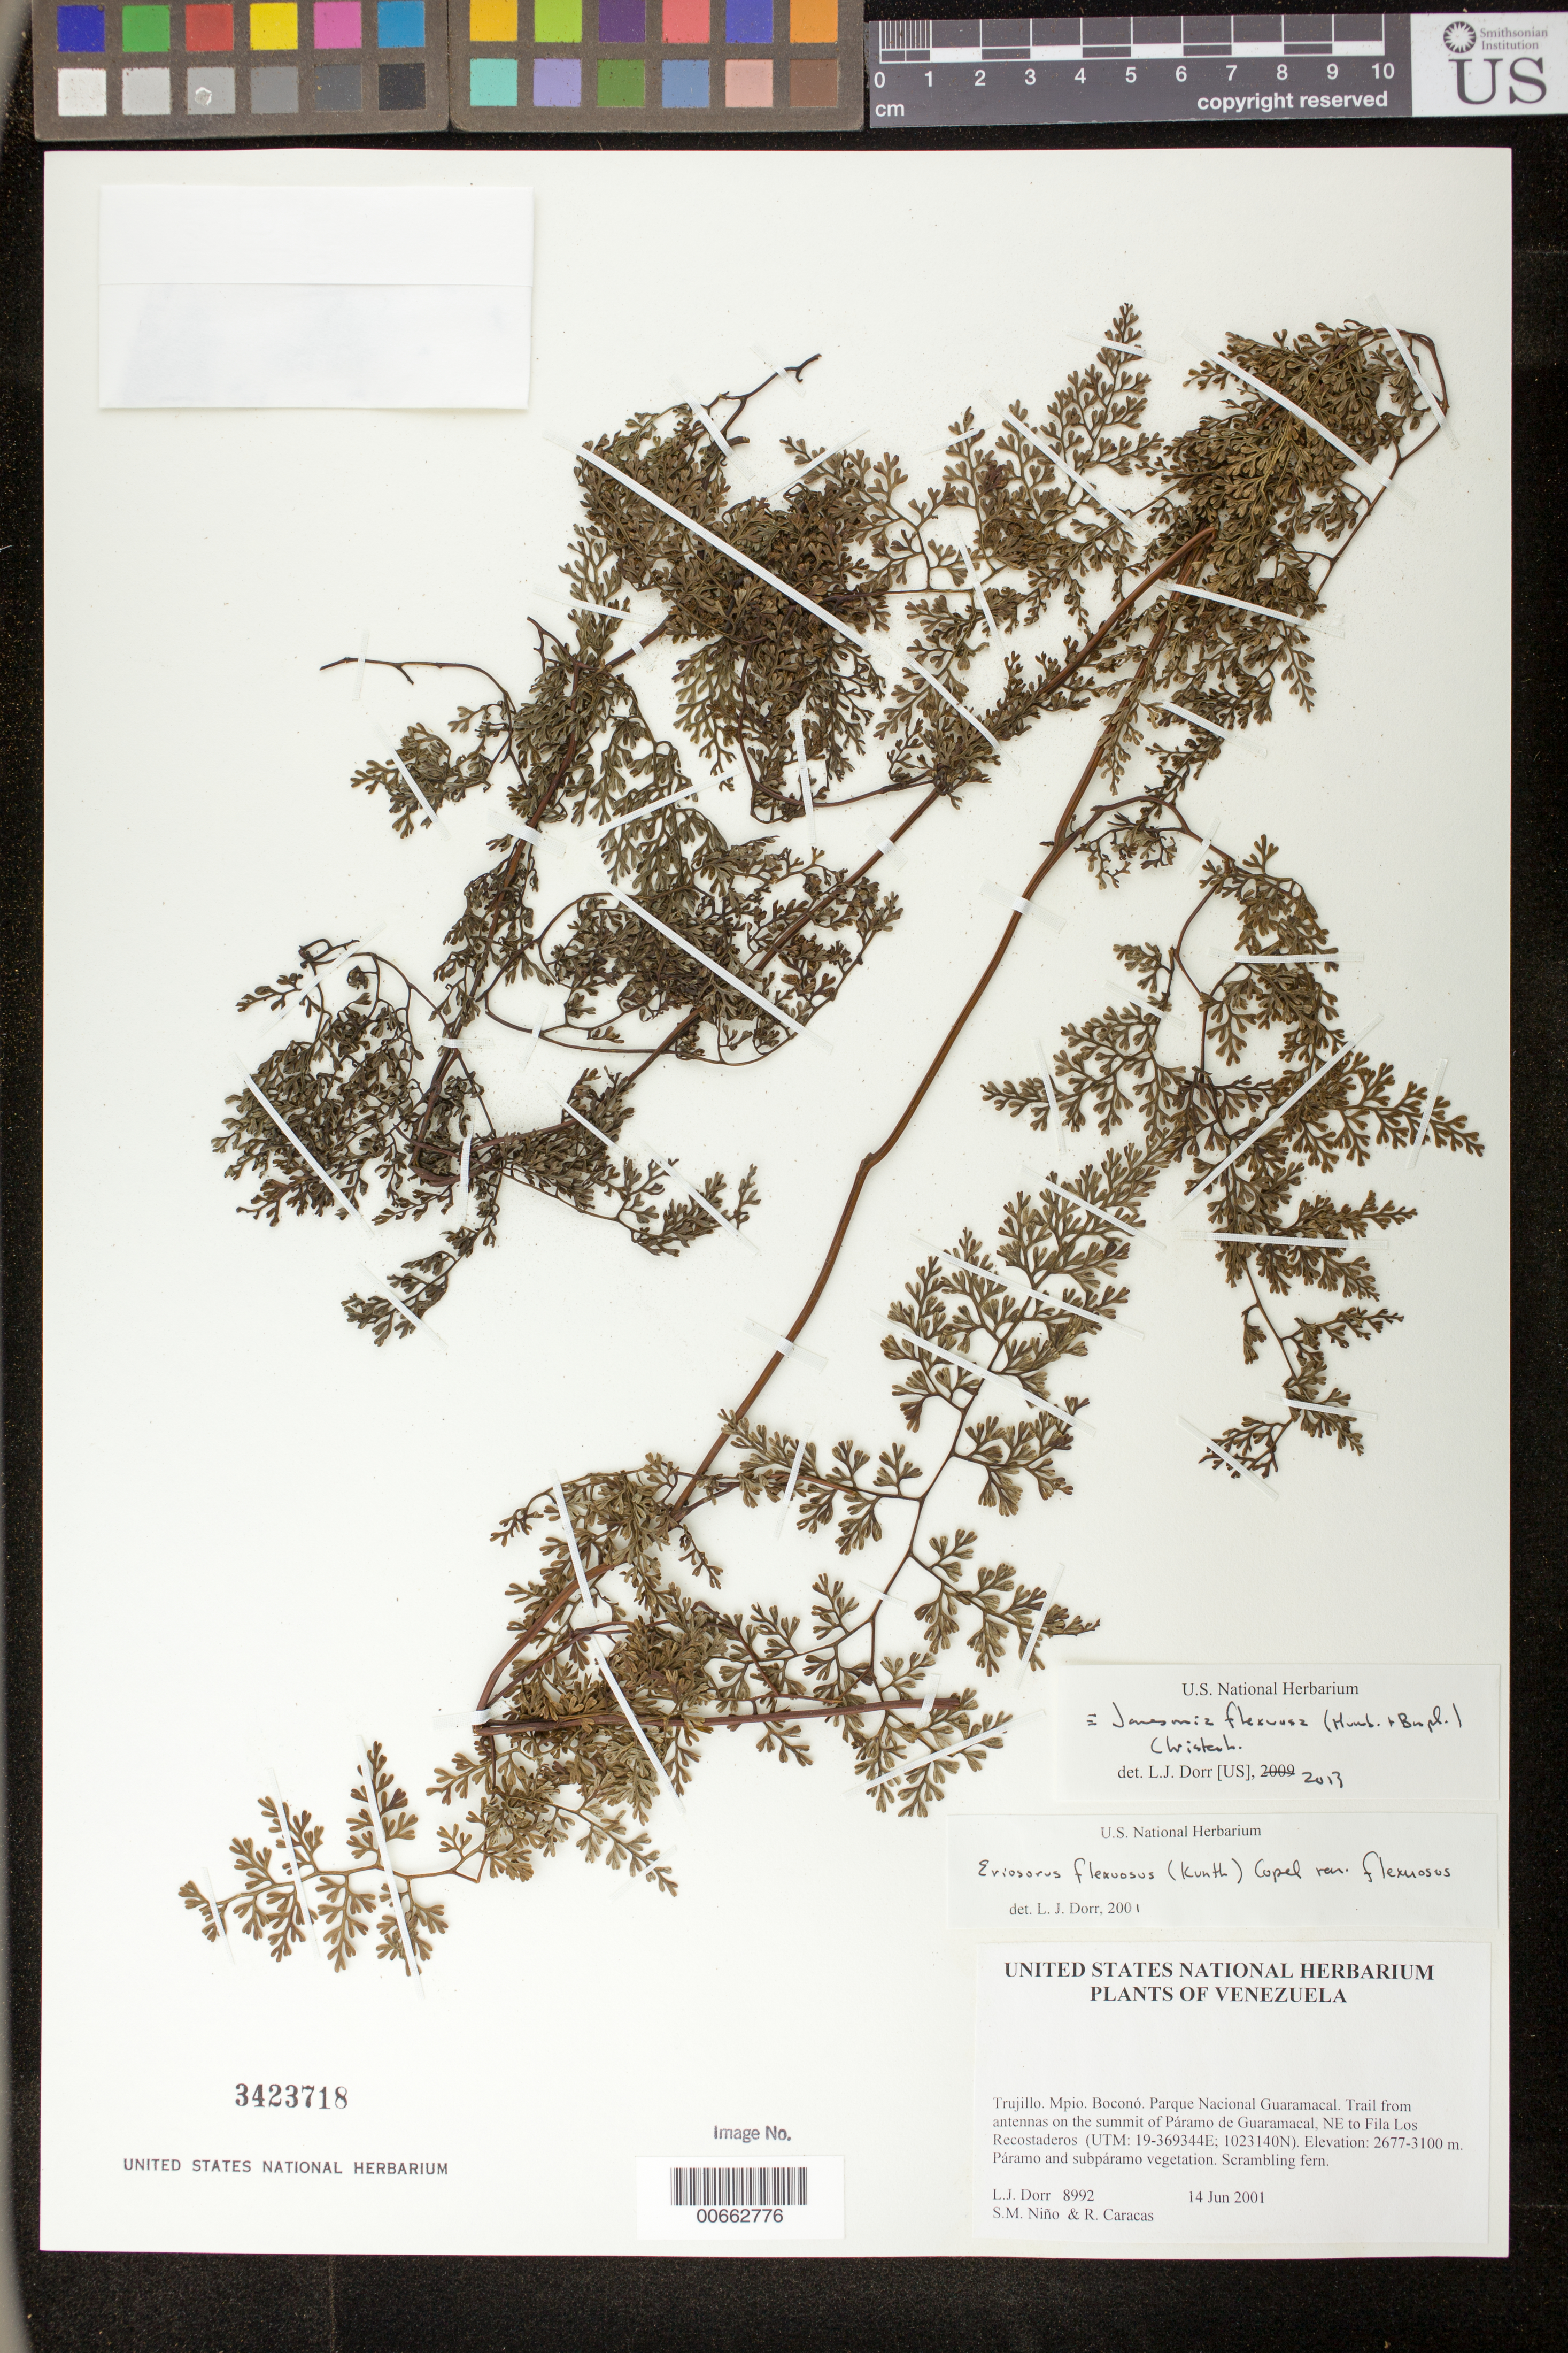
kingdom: Plantae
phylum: Tracheophyta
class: Polypodiopsida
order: Polypodiales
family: Pteridaceae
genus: Jamesonia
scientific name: Jamesonia flexuosa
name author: (Humb. & Bonpl.) Christenh.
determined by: Dorr, L. J., (BOT), Smithsonian Institution - National Museum of Natural History (UNITED STATES)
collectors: L. J. Dorr, S. M. Niño & R. Caracas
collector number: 8992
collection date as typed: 14 Jun 2001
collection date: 2001-06-14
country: Venezuela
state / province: Trujillo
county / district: Boconó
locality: Parque Nacional Guaramacal. Trail from antennas on the summit of Páramo de Guaramacal, NE to Fila Los Recostaderos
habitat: Páramo and subpáramo vegetation.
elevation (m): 2677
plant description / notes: PORT, US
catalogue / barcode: US 3423718